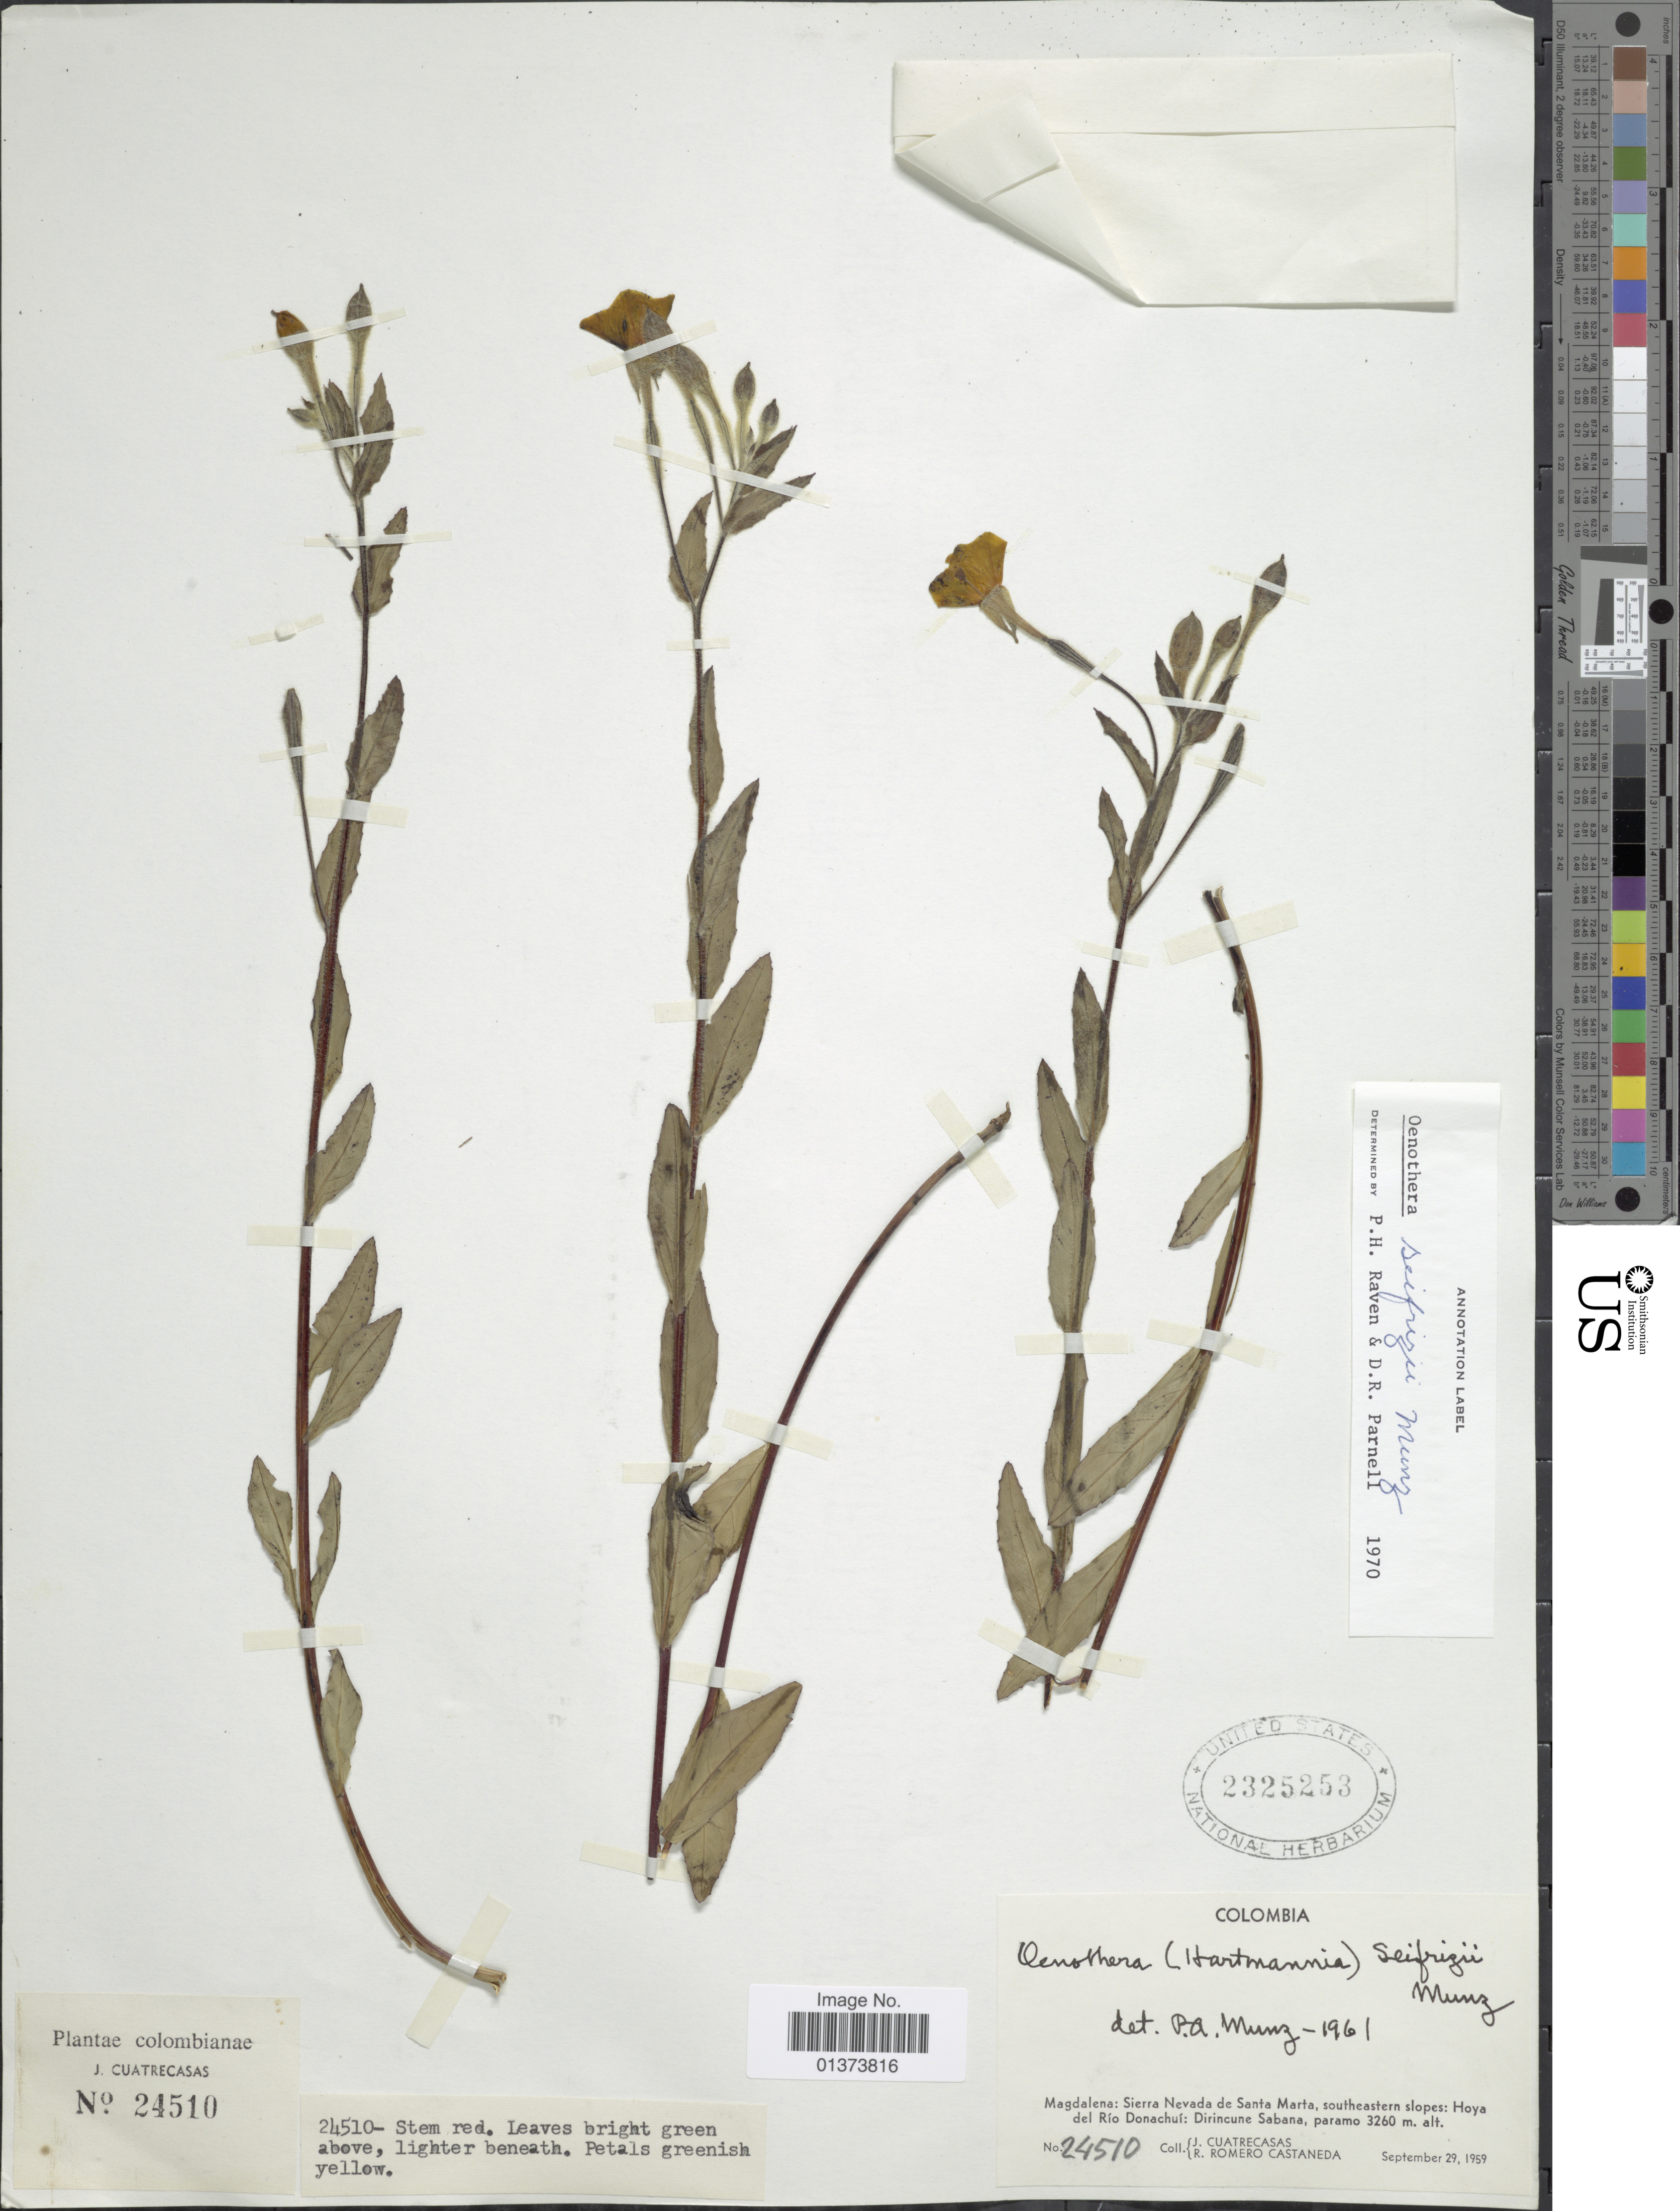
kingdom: Plantae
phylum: Tracheophyta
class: Magnoliopsida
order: Myrtales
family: Onagraceae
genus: Oenothera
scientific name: Oenothera seifrizii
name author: Munz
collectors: J. Cuatrecasas & R. Romero Castañeda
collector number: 24510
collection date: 1959-09-29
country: Colombia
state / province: Magdalena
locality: Sierra Nevada de Santa Marta, southeastern slopes: Hoya del Río Donachuí: Dirincune Sabana, paramo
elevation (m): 3260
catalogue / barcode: US 2325253